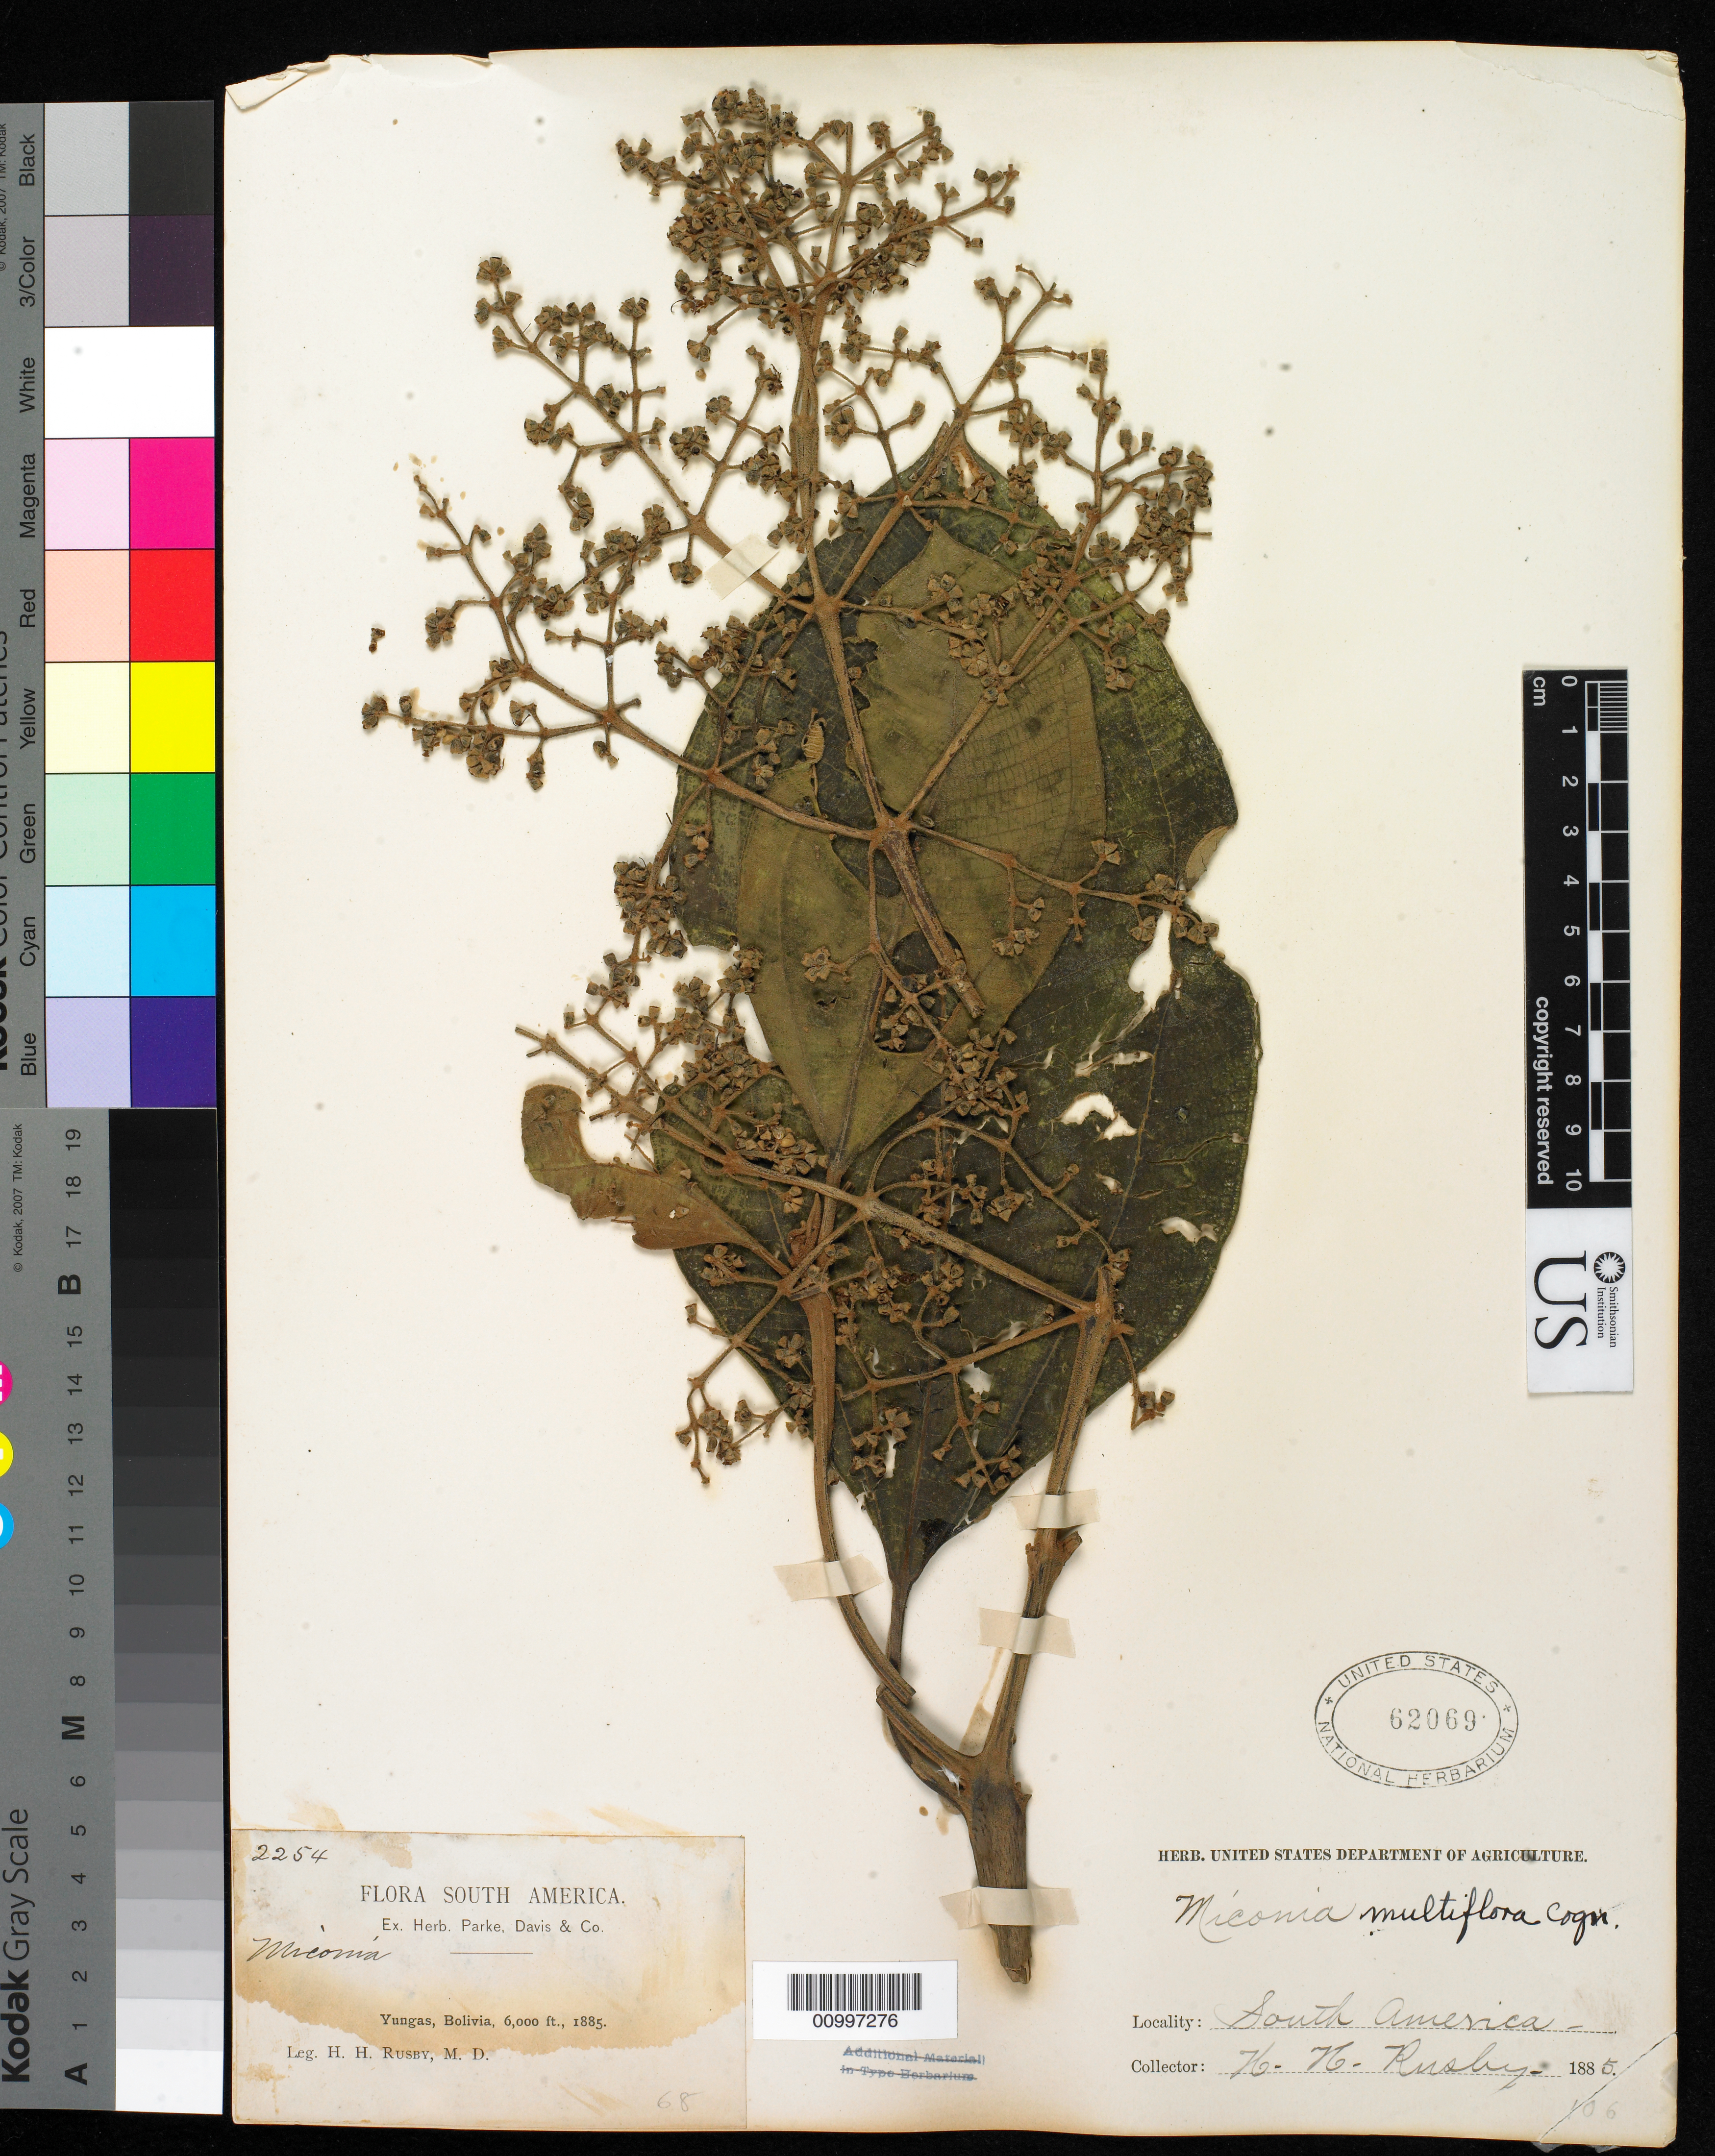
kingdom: Plantae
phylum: Tracheophyta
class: Magnoliopsida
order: Myrtales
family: Melastomataceae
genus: Miconia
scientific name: Miconia multiflora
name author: Cogn.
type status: Isotype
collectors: H. H. Rusby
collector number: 2254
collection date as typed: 1885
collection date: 1885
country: Bolivia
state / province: La Paz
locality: Yungas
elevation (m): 1829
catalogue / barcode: US 62069